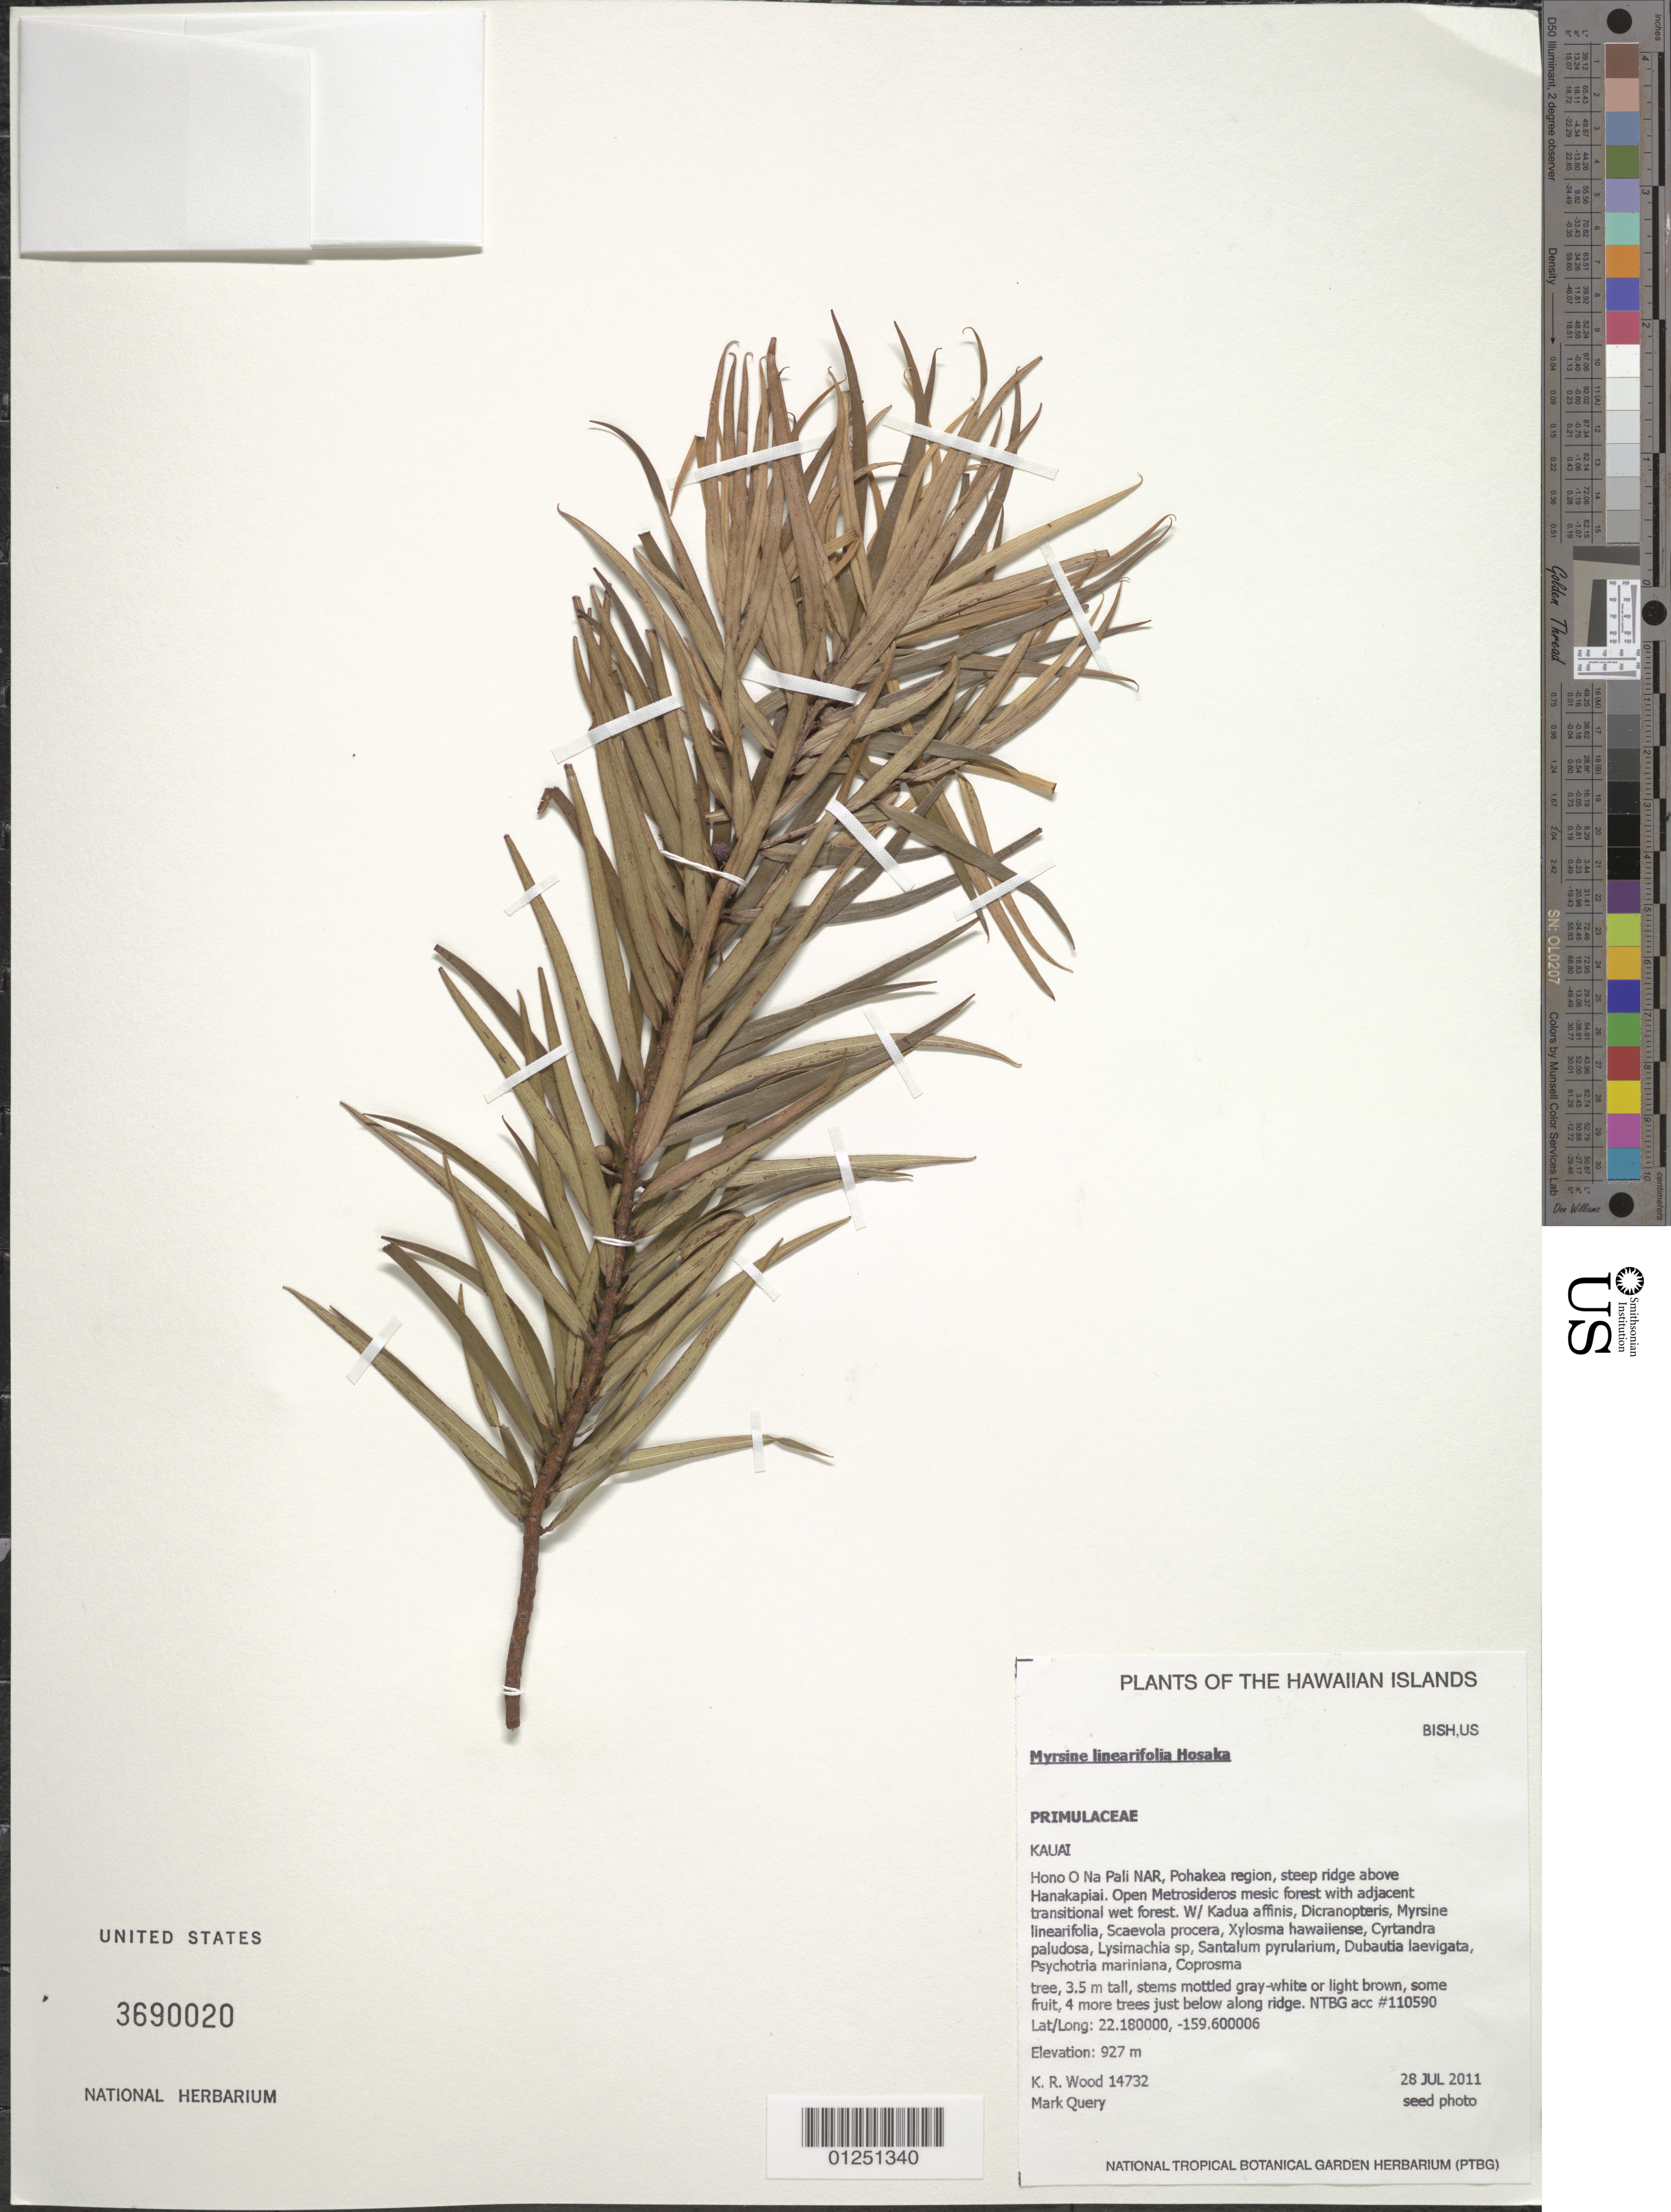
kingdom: Plantae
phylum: Tracheophyta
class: Magnoliopsida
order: Ericales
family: Primulaceae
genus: Myrsine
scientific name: Myrsine linearifolia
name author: Hosaka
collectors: K. R. Wood & M. Query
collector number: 14732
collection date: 2011-07-28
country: United States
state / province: Hawaii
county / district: Kaui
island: Kaua'i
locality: Hono O Na Pali NAR, Pohakea region, steep ridge above Hanakapiai.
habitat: Mesic forest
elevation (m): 927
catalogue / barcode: US 3690020